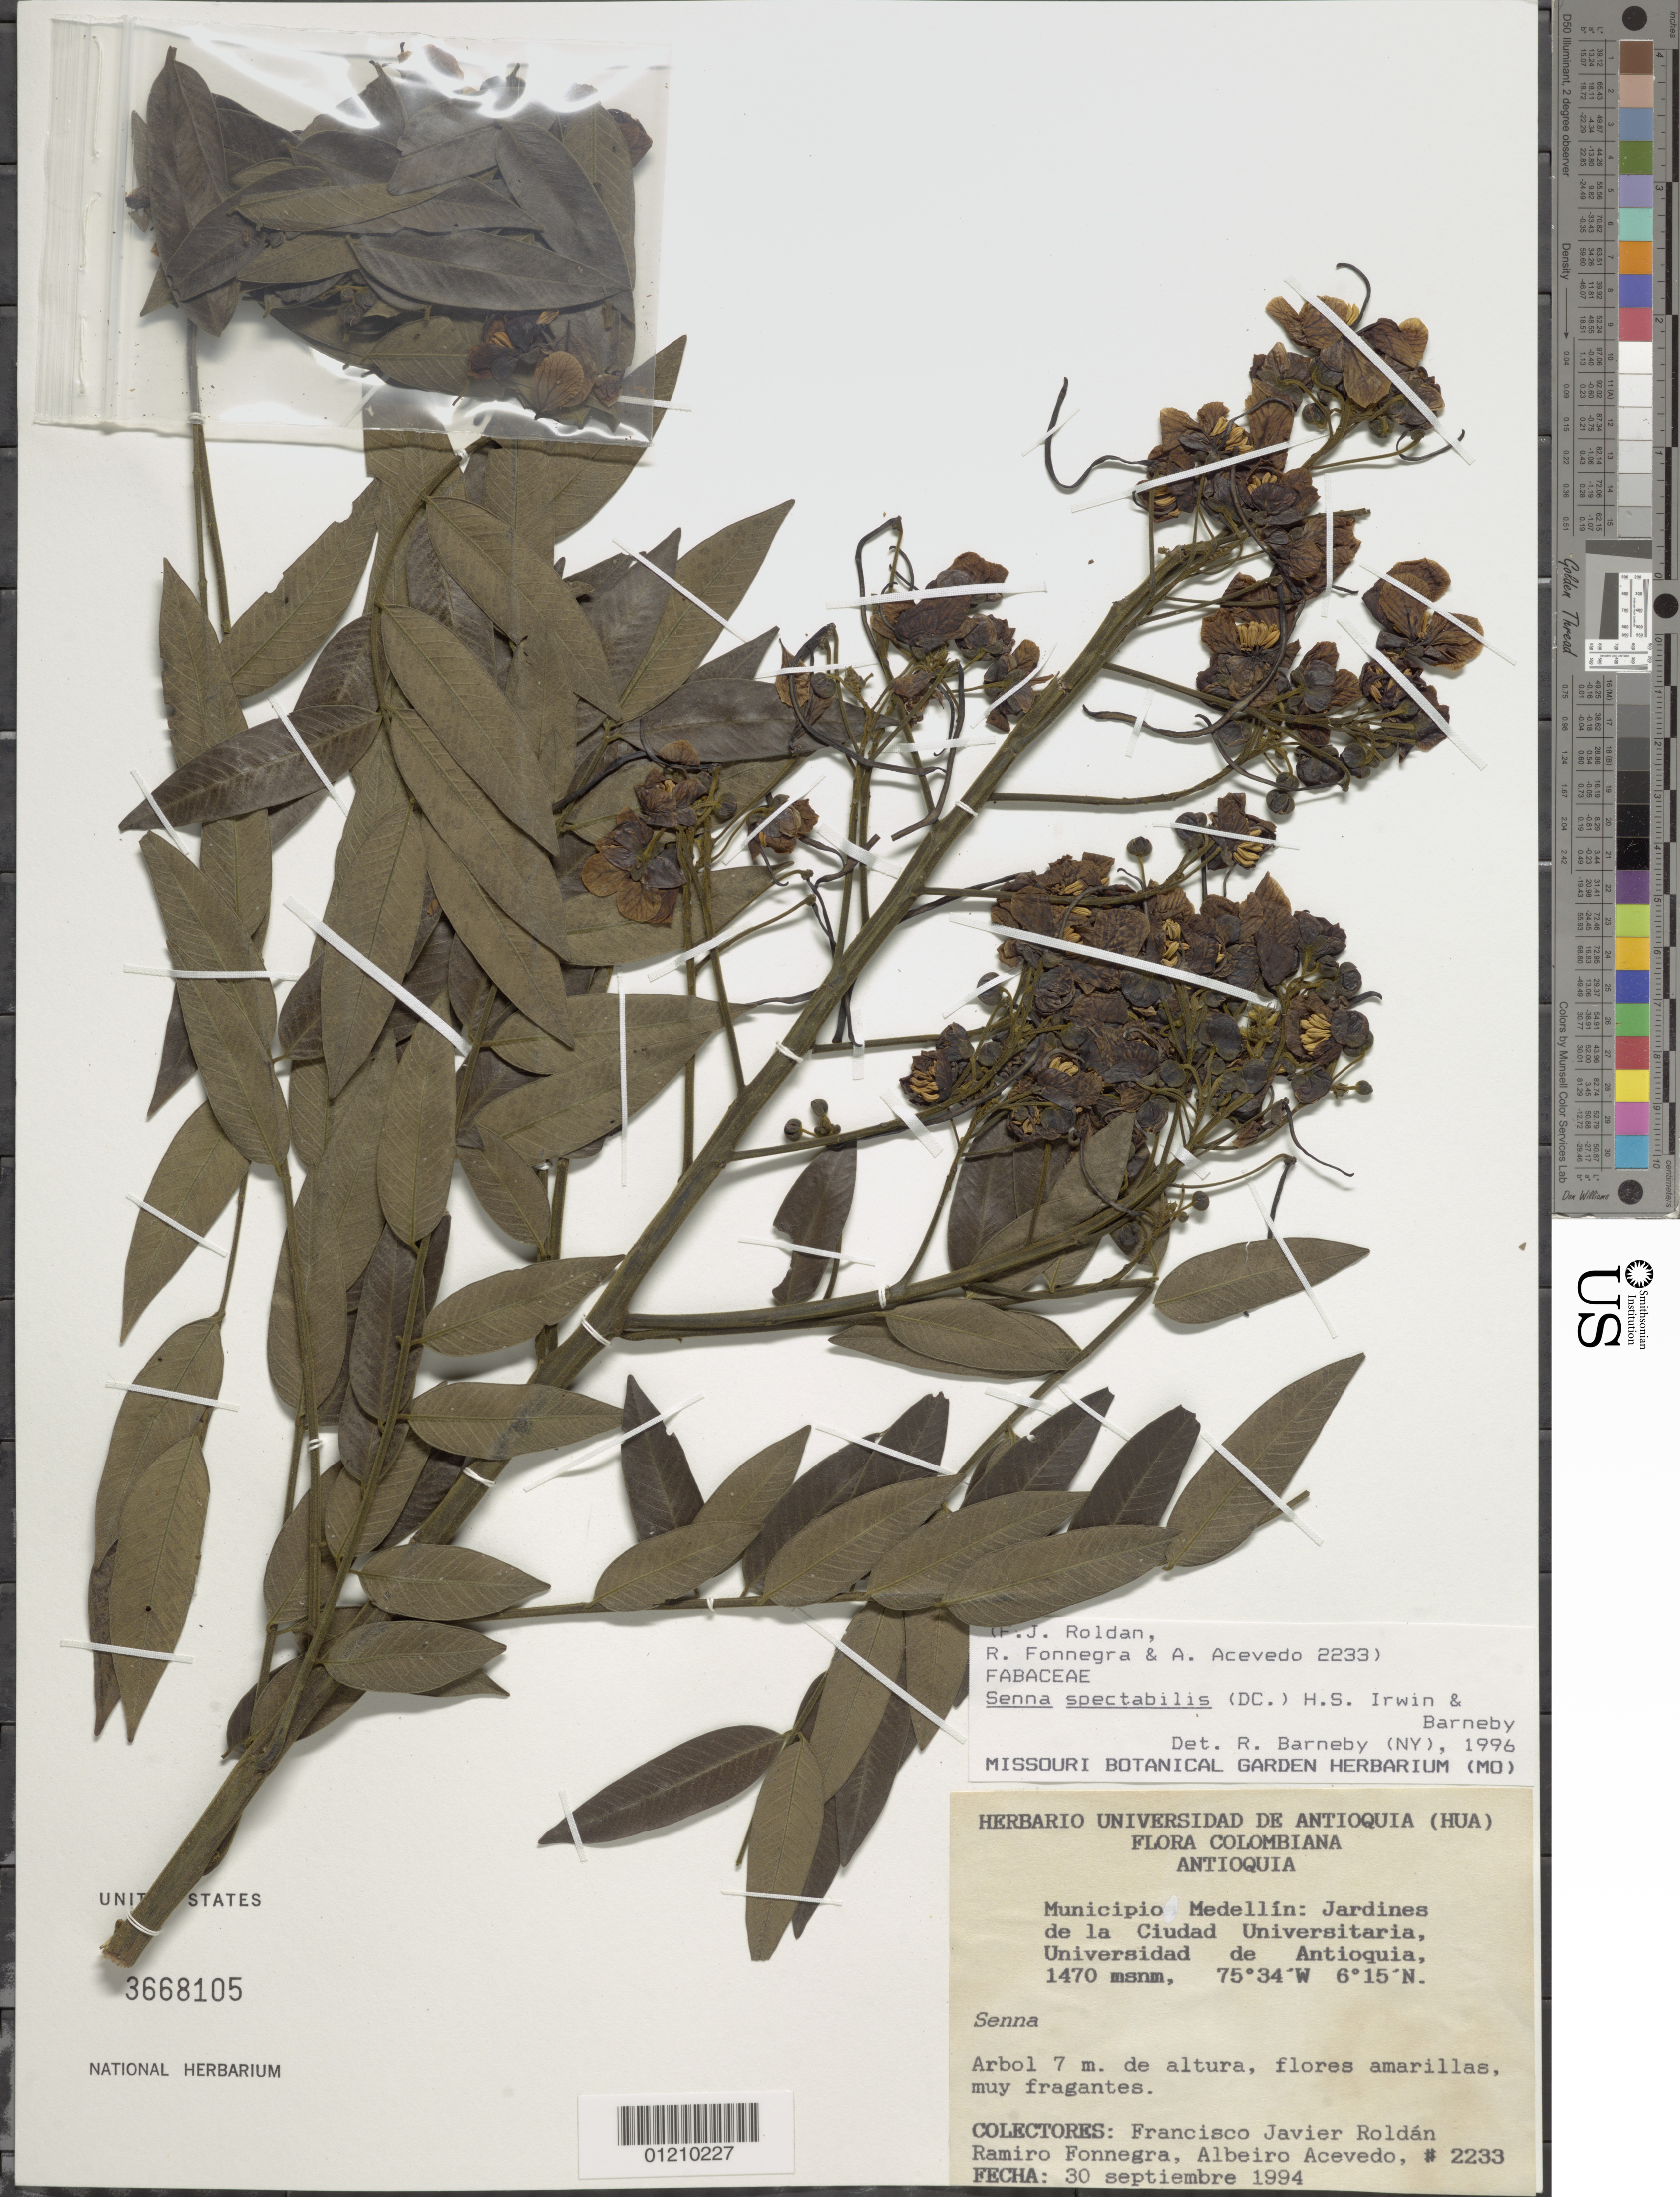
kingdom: Plantae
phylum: Tracheophyta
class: Magnoliopsida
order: Fabales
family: Fabaceae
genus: Senna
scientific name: Senna spectabilis var. spectabilis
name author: (DC.) H.S. Irwin & Barneby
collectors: J. Francisco, R. Fonnegra G. & A. Acevedo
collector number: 2233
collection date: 1994-09-30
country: Colombia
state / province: Antioquia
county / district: San Luis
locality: Municipo Medellin: Jardines de la Ciudad Universitaria.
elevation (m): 1470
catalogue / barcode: US 3668105